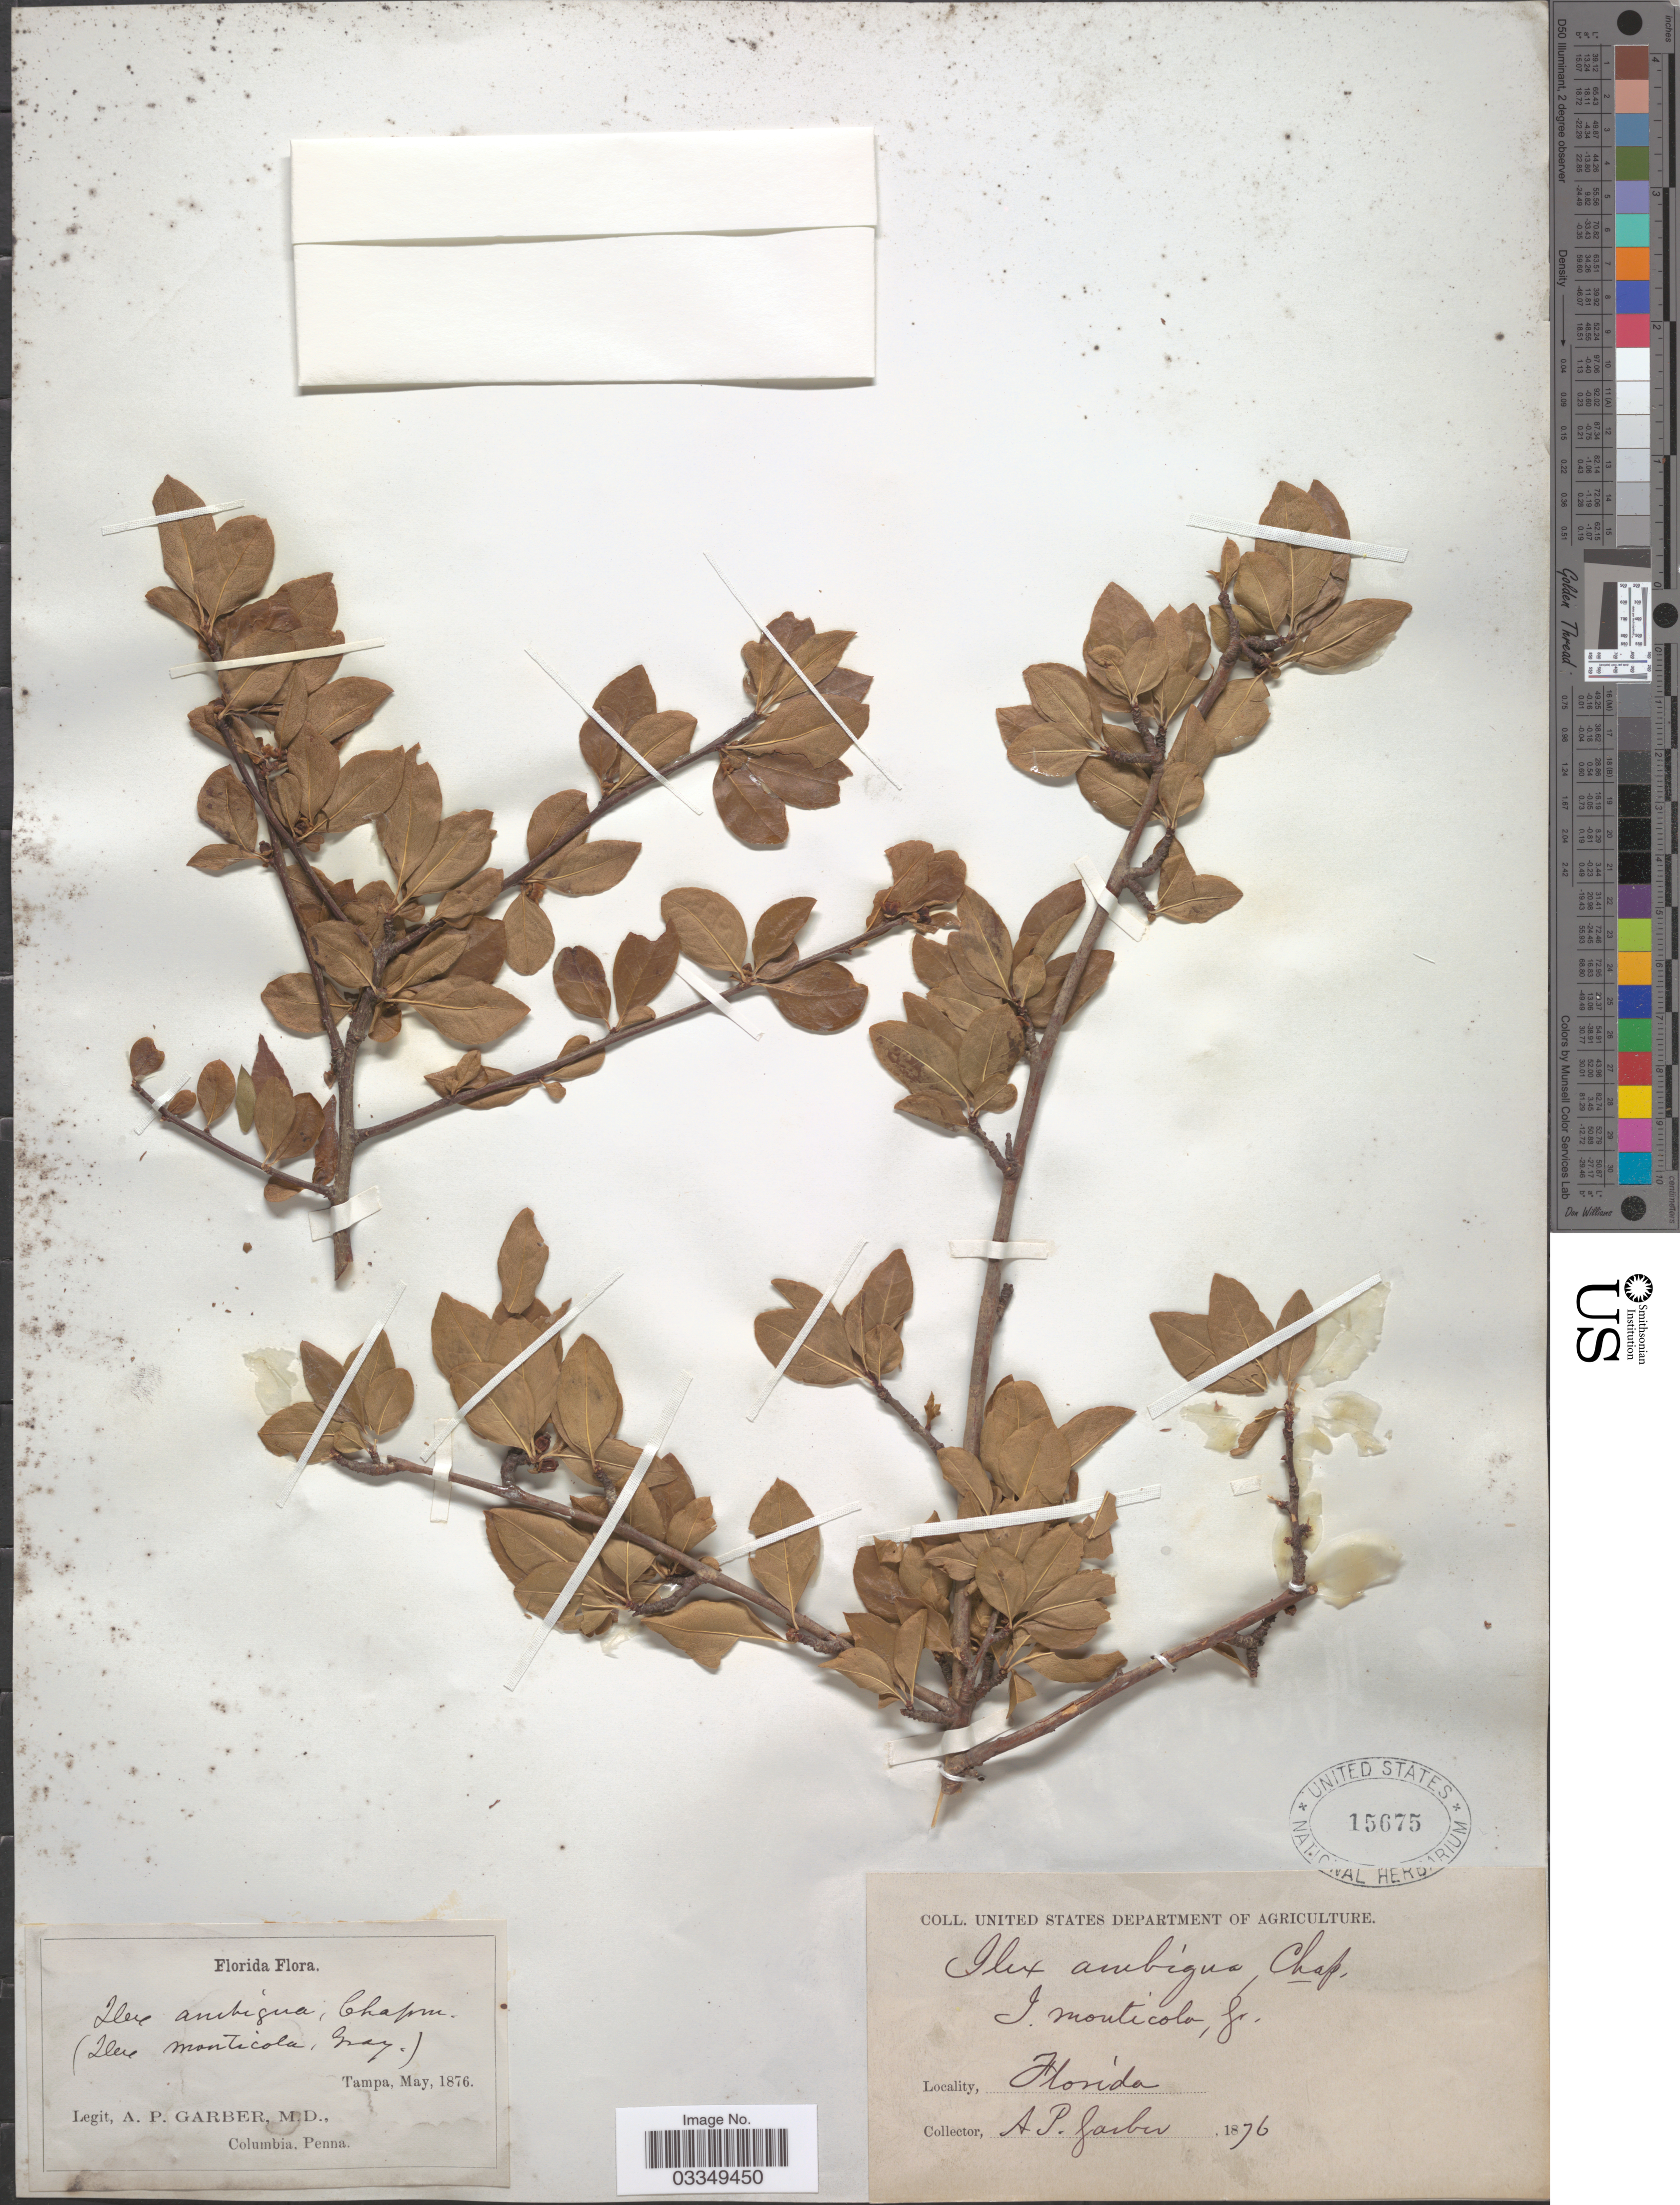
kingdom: Plantae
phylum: Tracheophyta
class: Magnoliopsida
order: Aquifoliales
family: Aquifoliaceae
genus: Ilex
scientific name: Ilex ambigua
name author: Chapm.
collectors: A. P. Garber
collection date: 1876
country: United States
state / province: Florida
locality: Tampa.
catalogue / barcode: US 15675